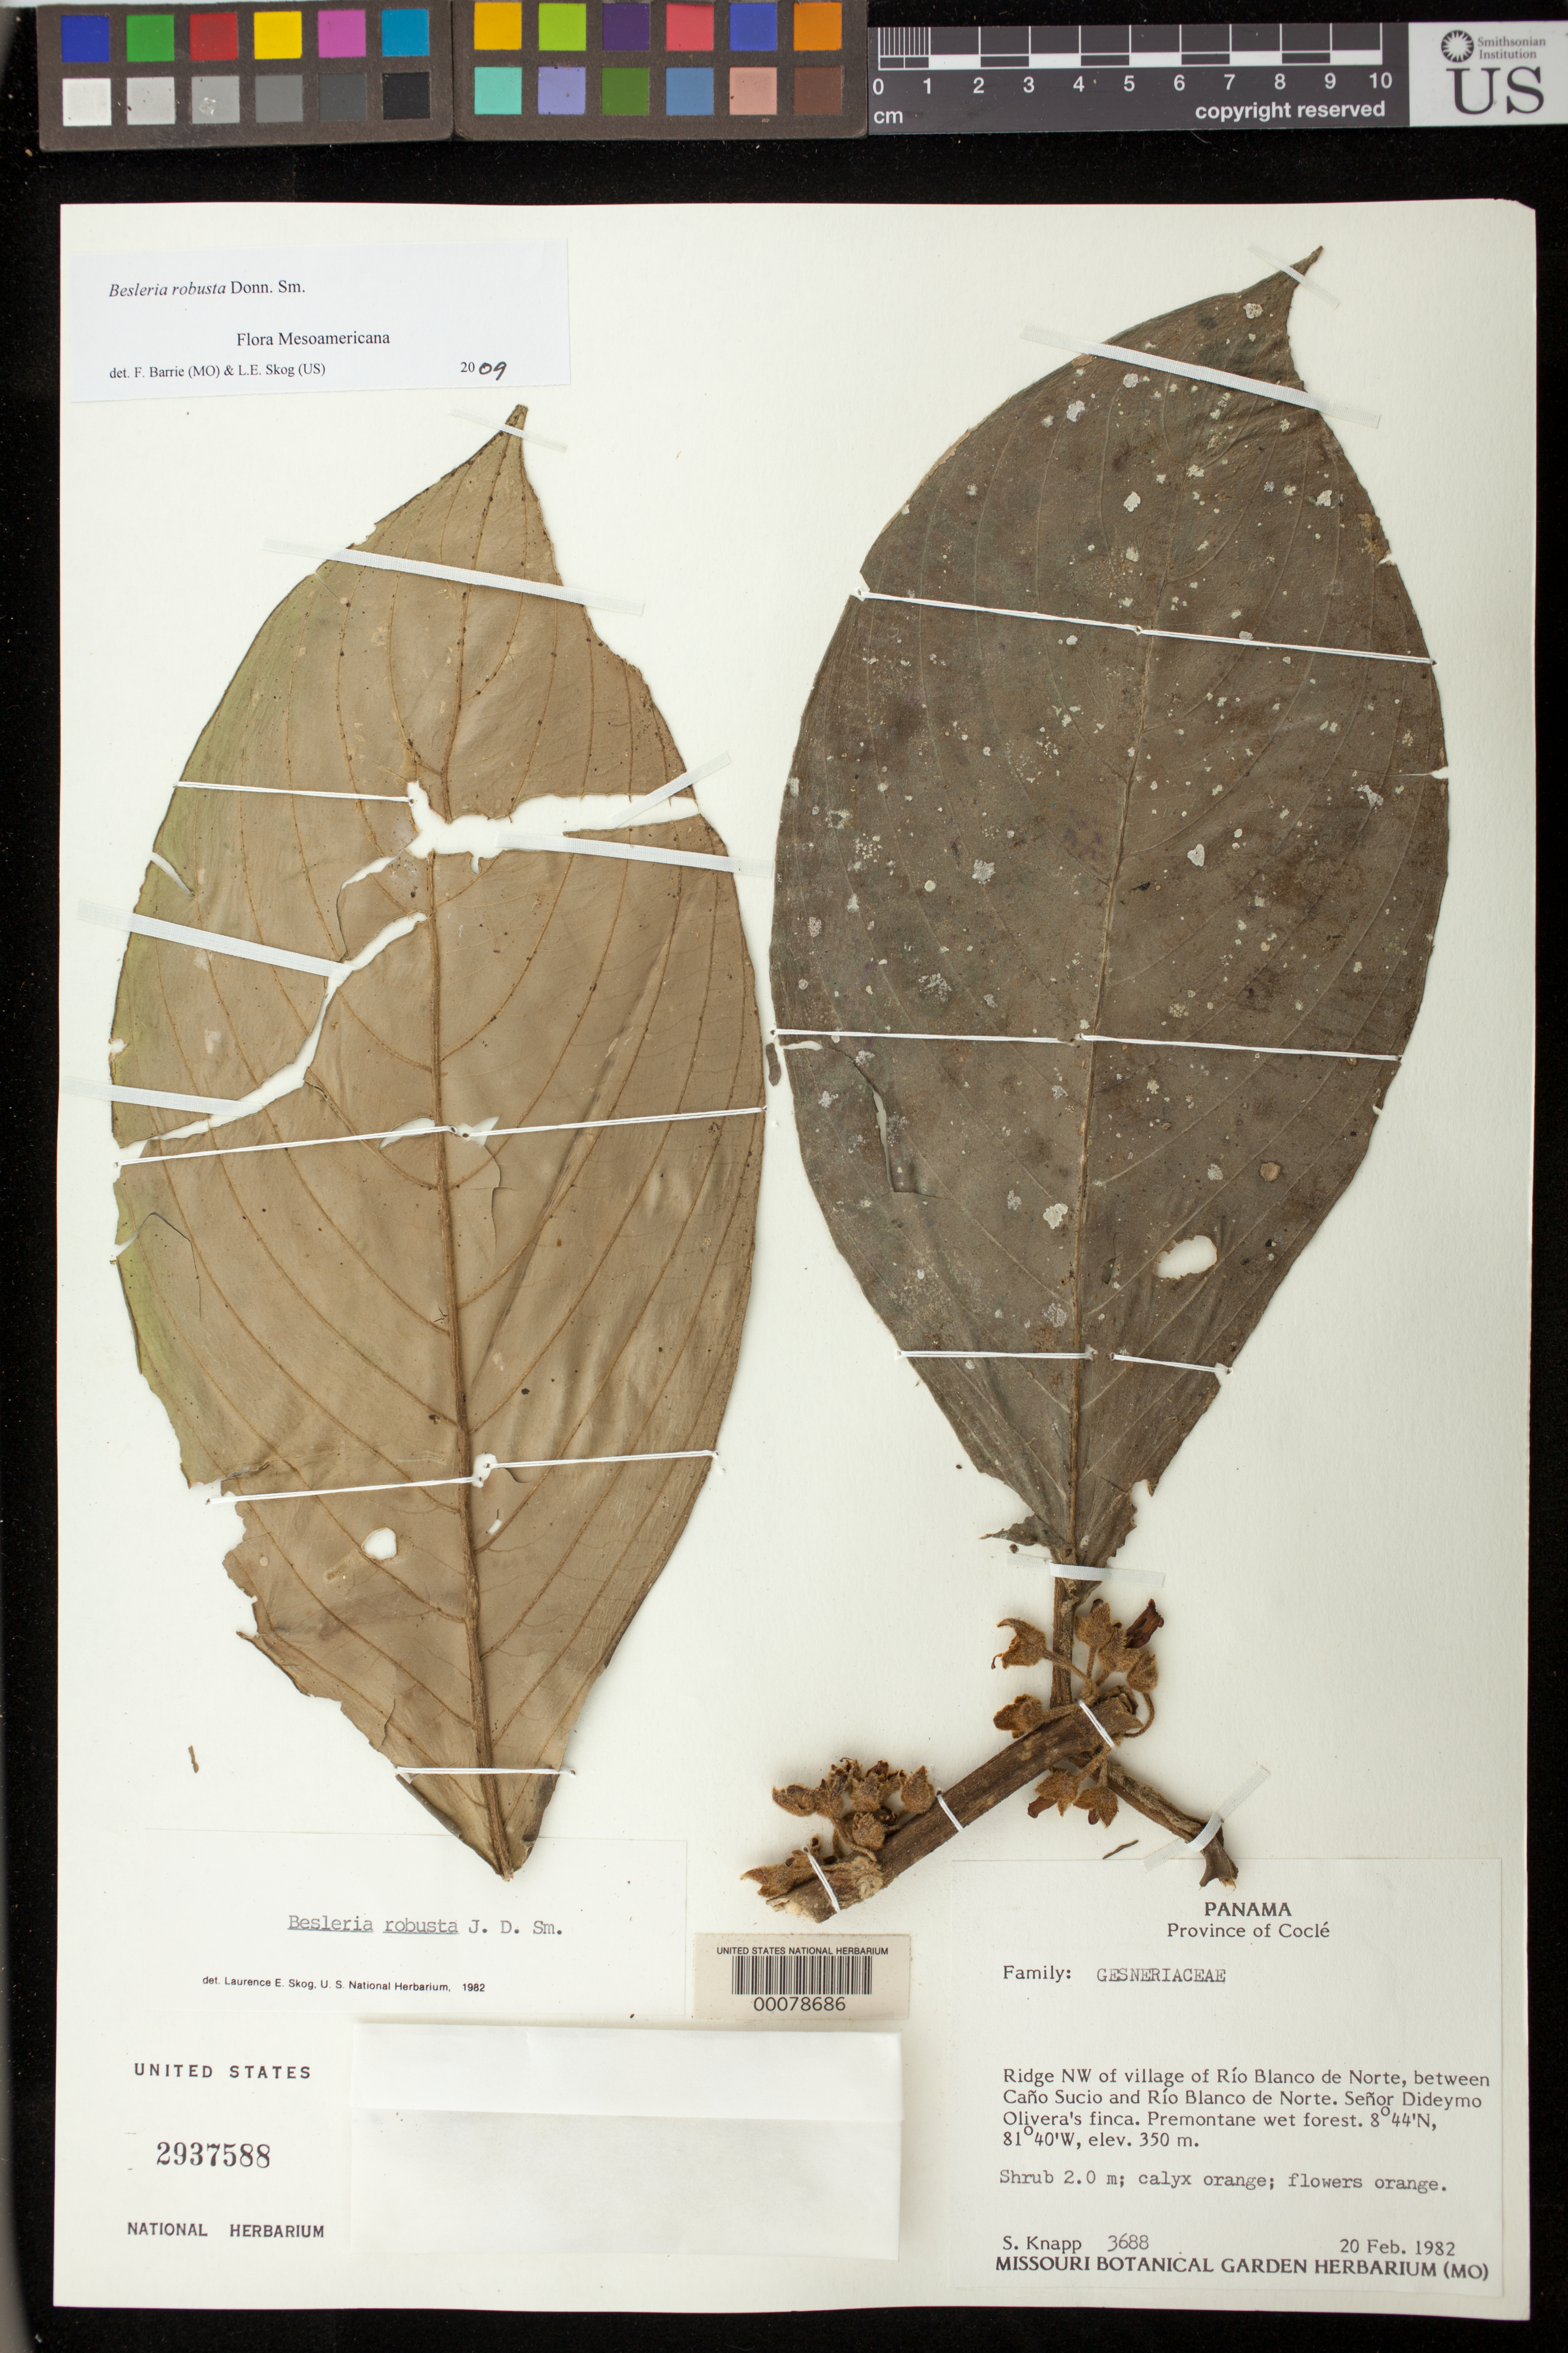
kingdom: Plantae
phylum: Tracheophyta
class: Magnoliopsida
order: Lamiales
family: Gesneriaceae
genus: Besleria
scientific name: Besleria robusta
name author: Donn. Sm.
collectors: S. Knapp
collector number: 3688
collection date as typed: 20 Feb 1982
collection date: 1982-02-20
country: Panama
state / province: Coclé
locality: Ridge NW of village of Rio Blanco de Norte, between Cano Sucio and Rio Blanco de Norte, Senordideymo Olivera's Finca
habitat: Premontane wet forest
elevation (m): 350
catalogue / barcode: US 2937588